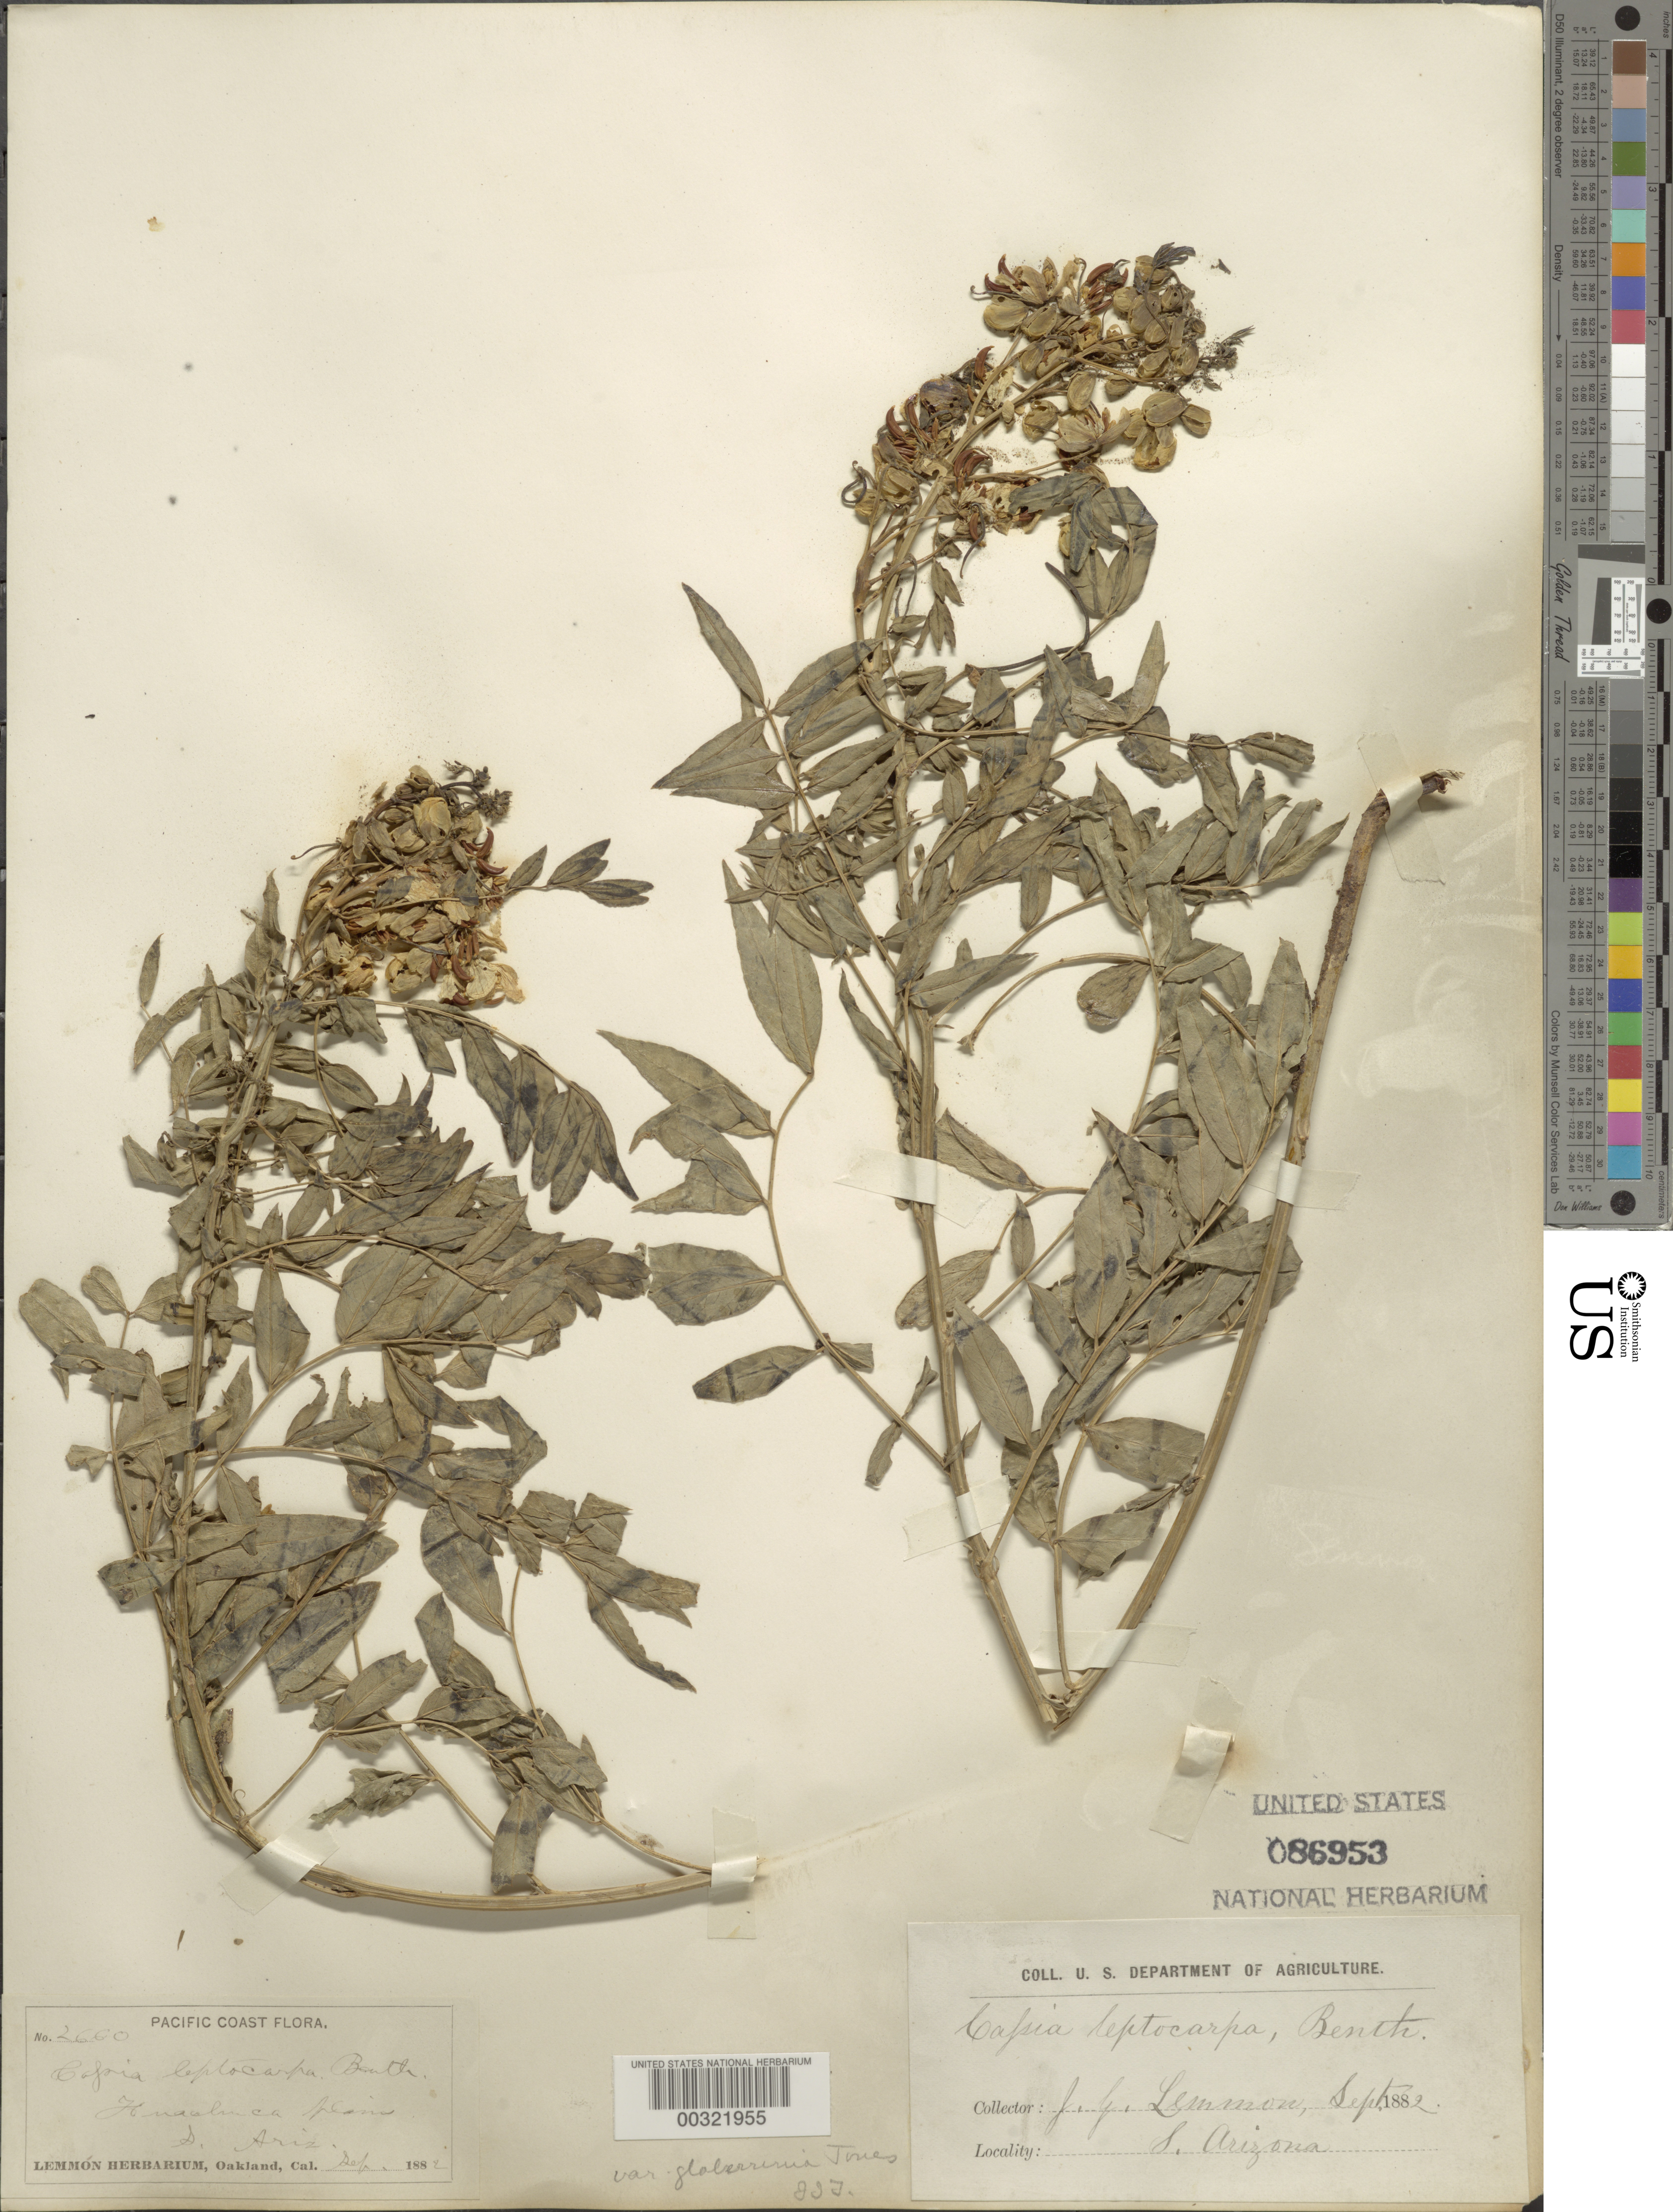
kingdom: Plantae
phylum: Tracheophyta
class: Magnoliopsida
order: Fabales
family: Fabaceae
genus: Senna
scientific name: Senna hirsuta var. leptocarpa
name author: (Benth.) H.S. Irwin & Barneby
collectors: J. G. Lemmon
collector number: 2660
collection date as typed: Sep 1882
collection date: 1882-09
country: United States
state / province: Arizona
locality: Huachuca plains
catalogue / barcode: US 86953